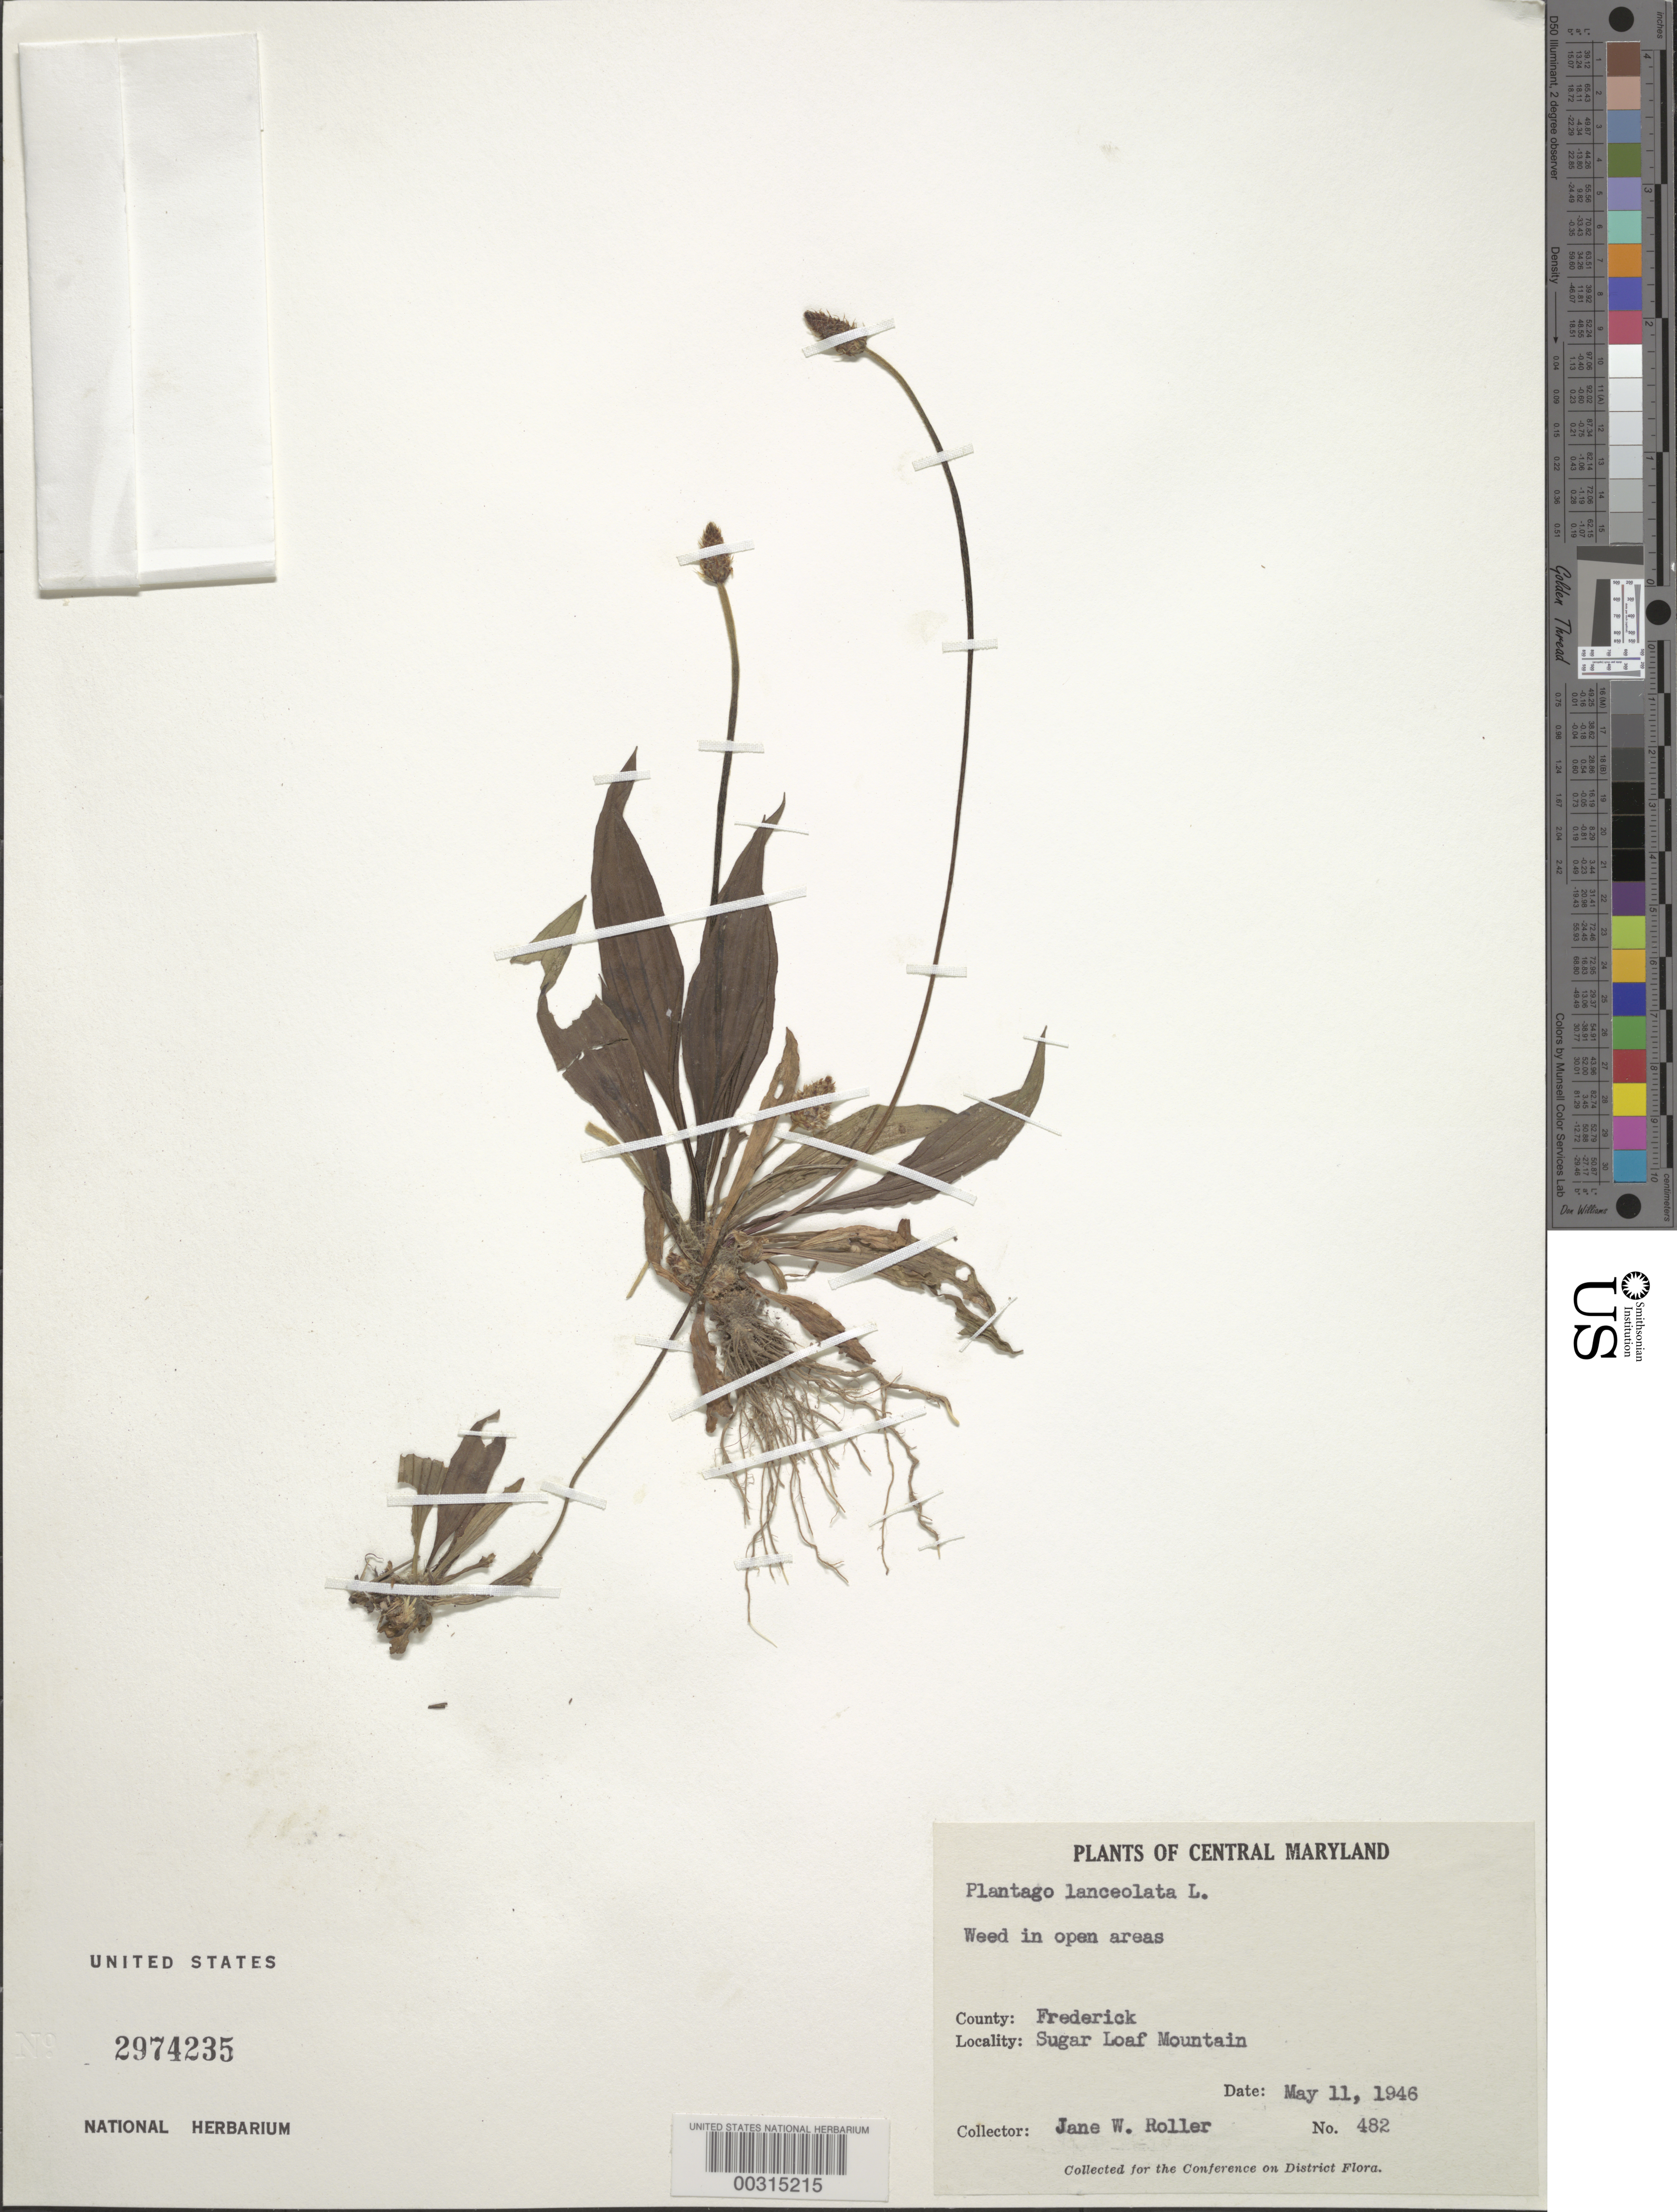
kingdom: Plantae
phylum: Tracheophyta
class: Magnoliopsida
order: Lamiales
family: Plantaginaceae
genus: Plantago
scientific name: Plantago lanceolata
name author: L.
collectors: J. W. Roller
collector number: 482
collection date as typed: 11 May 1946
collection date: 1946-05-11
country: United States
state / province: Maryland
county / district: Frederick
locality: Sugar Loaf Mountain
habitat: In open areas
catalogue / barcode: US 2974235